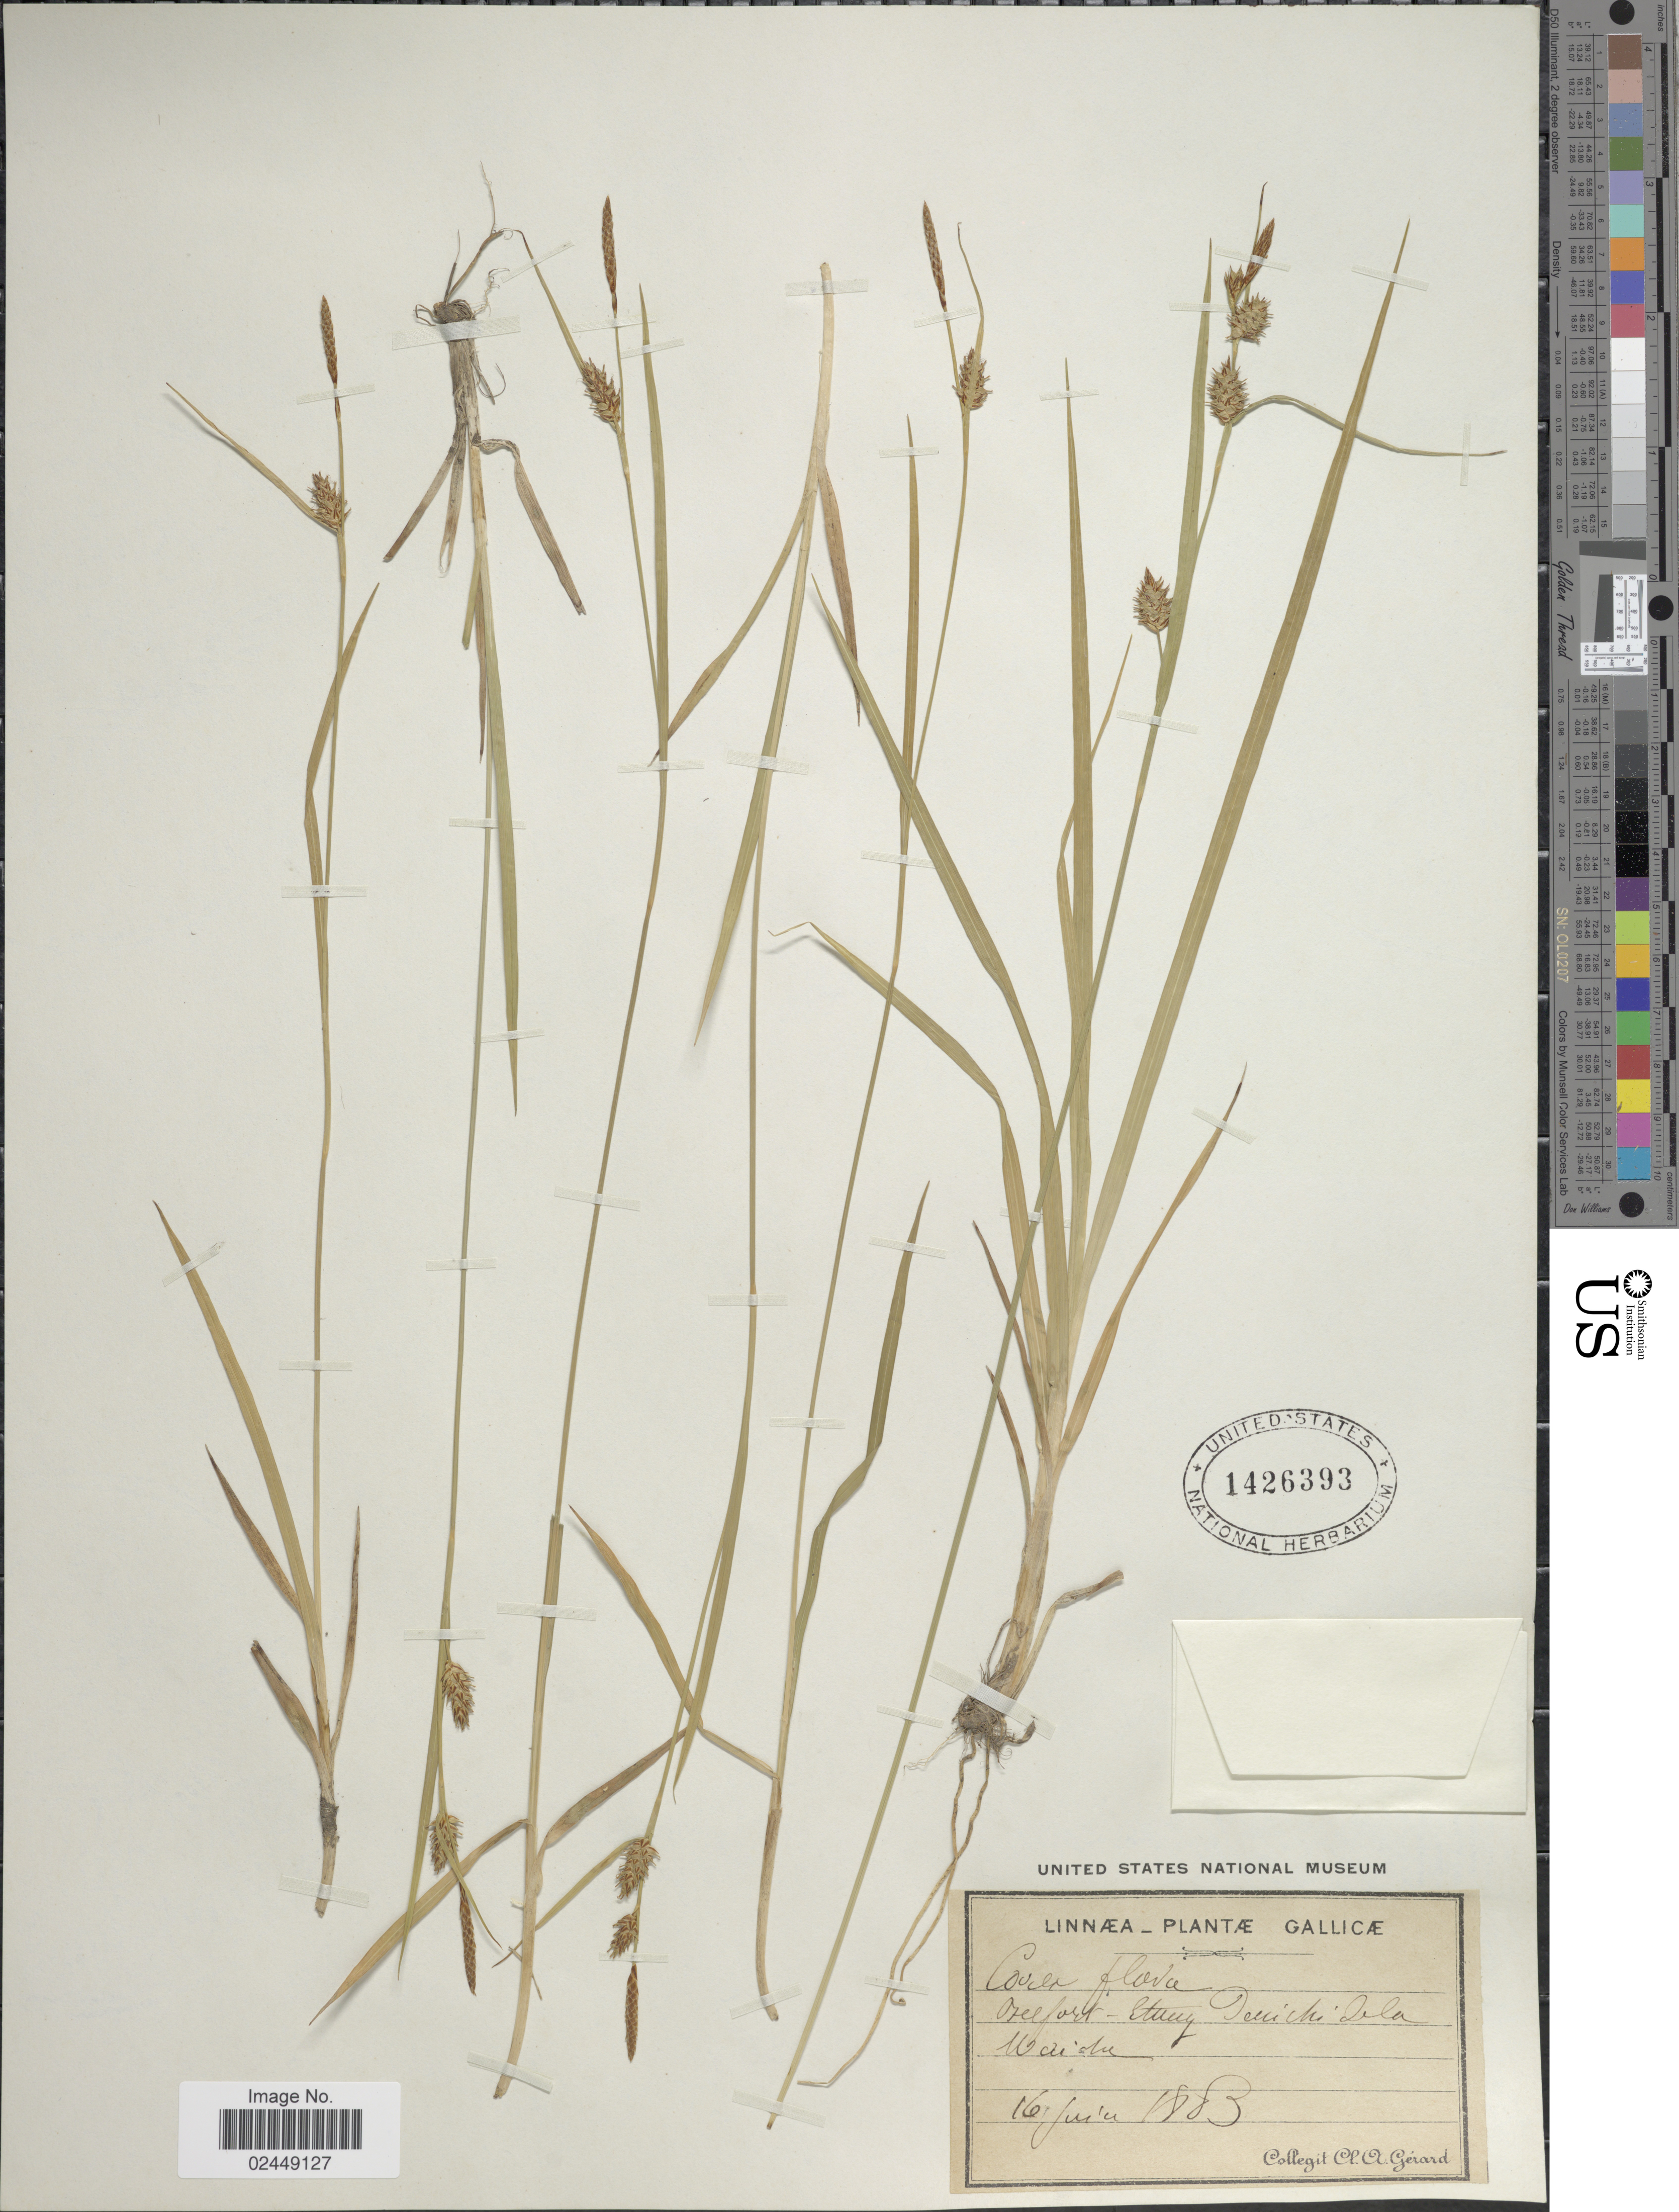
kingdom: Plantae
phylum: Tracheophyta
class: Liliopsida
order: Poales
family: Cyperaceae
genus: Carex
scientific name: Carex flava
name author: L.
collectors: C. Gerard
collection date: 1883-06-16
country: France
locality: Gallicæ, Oselfort - Etang Deuichi de la Marshe [interpreted]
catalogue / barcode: US 1426393